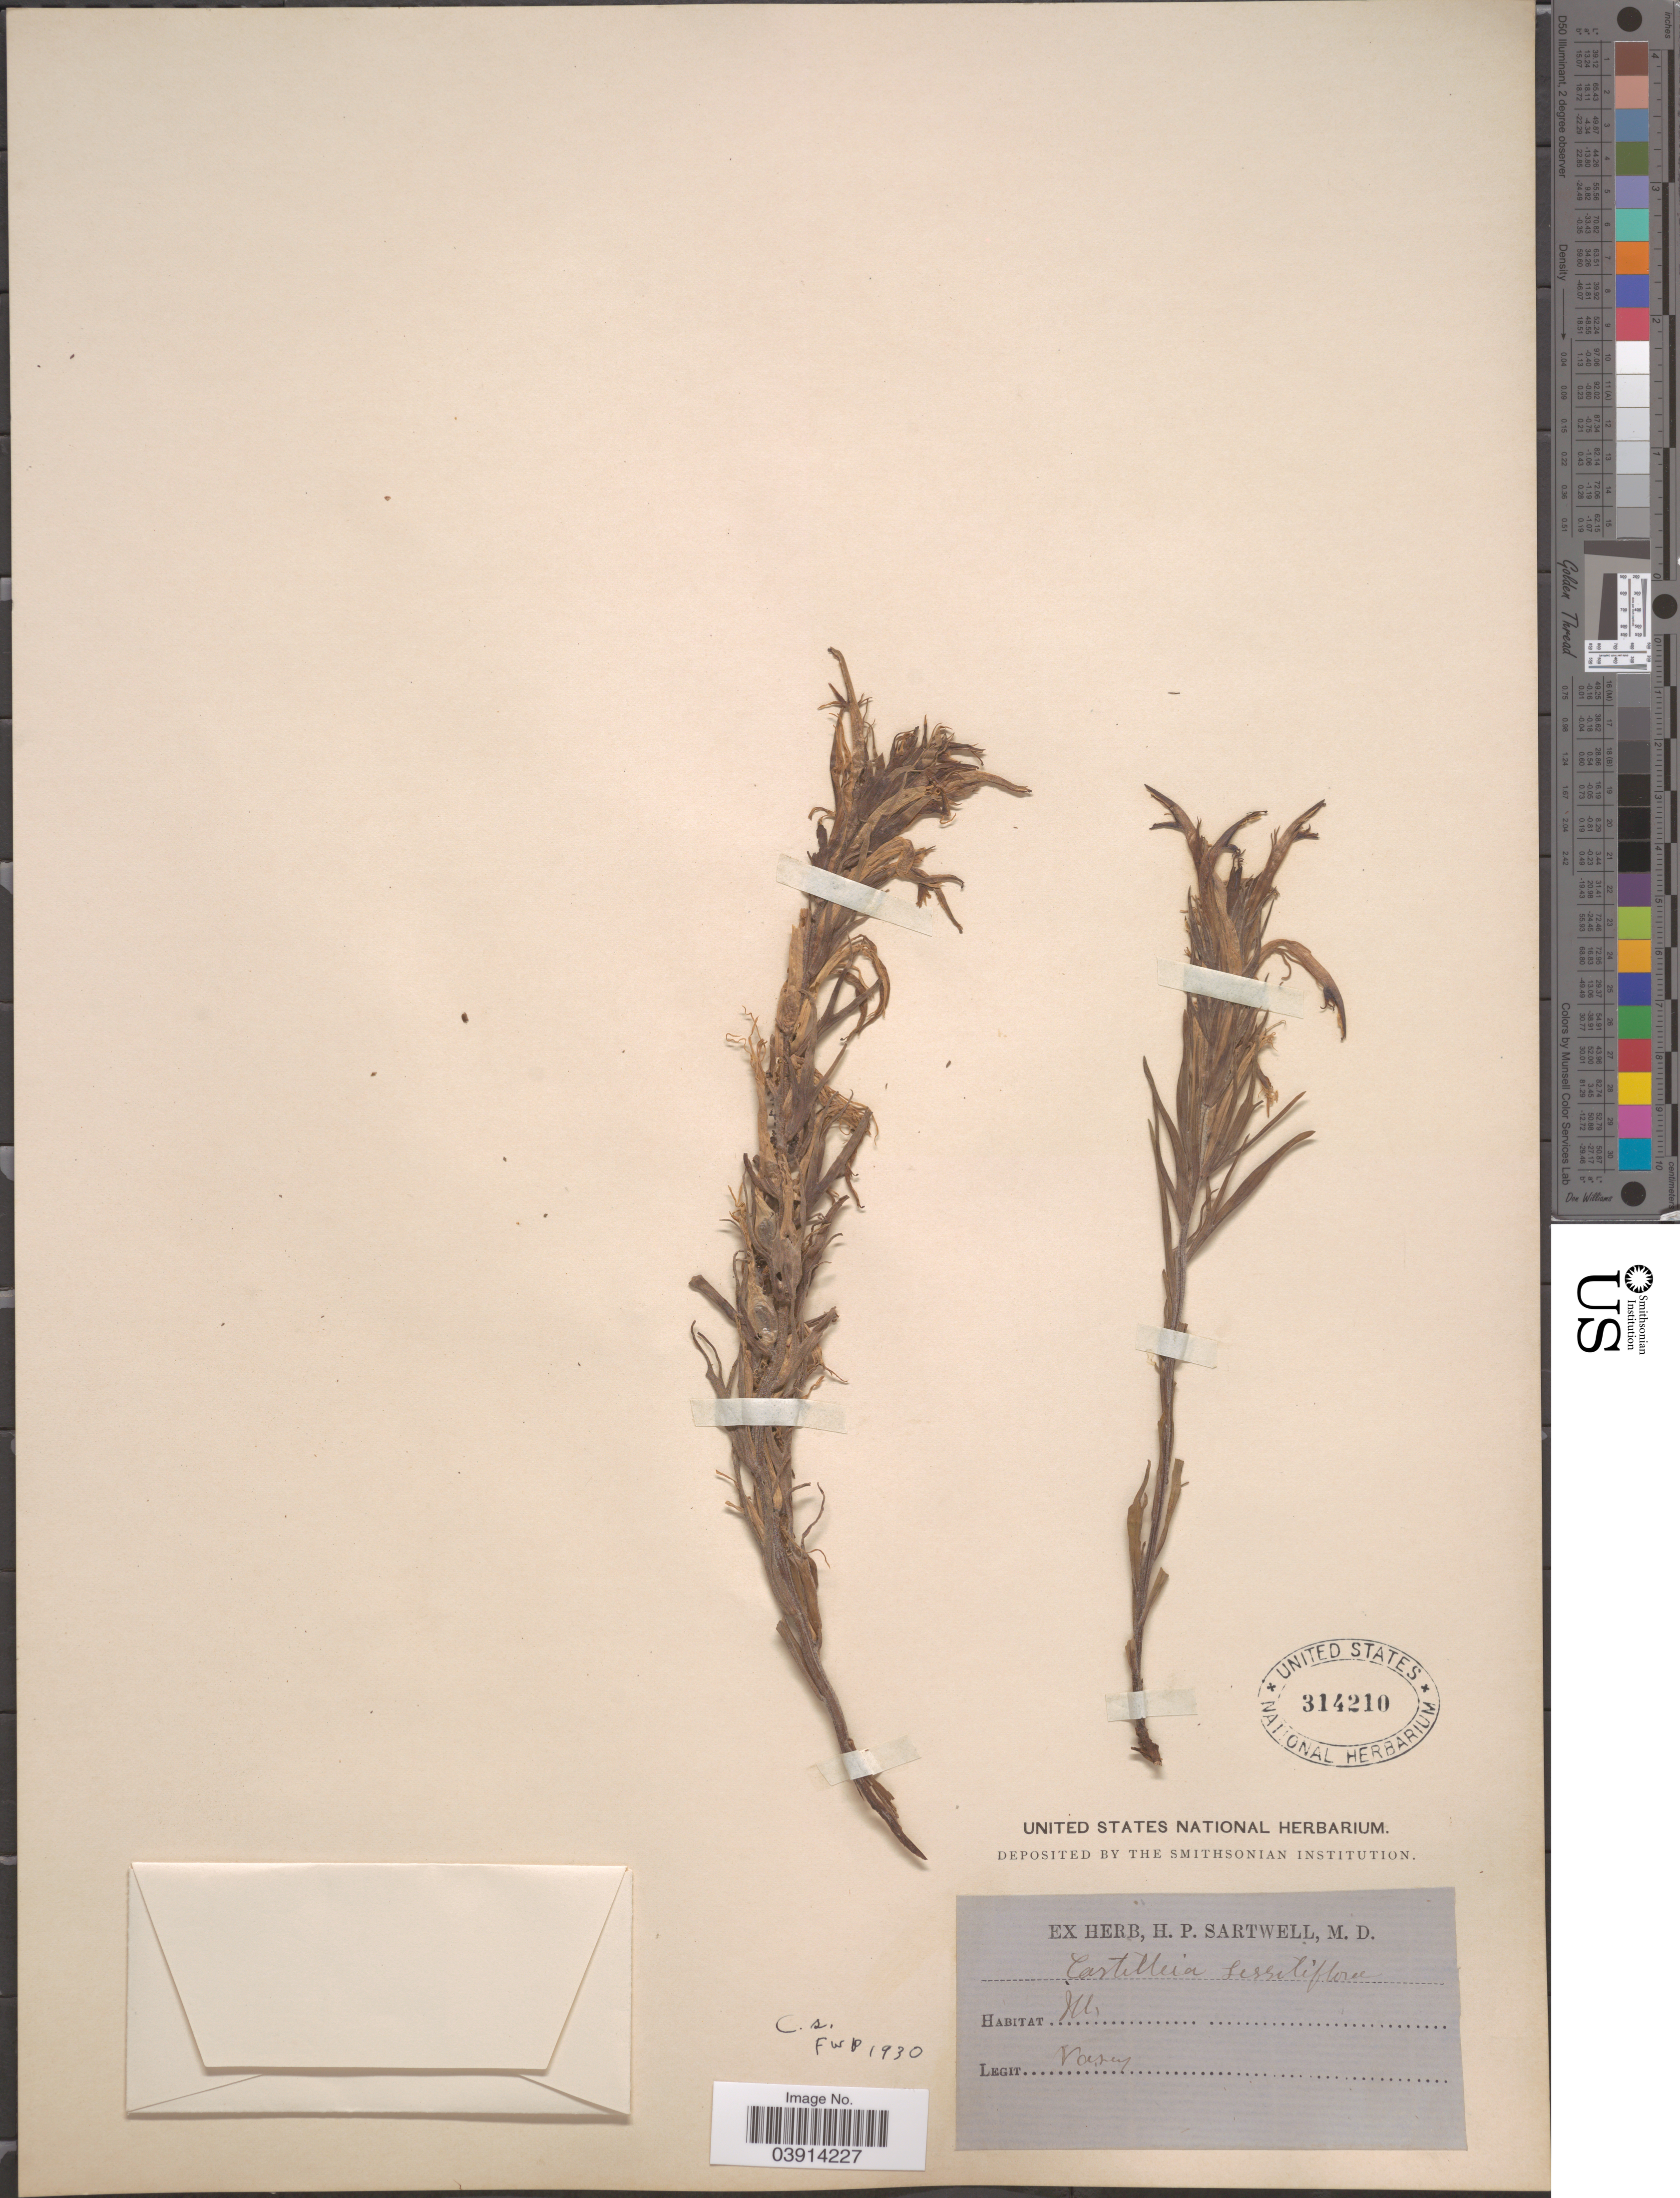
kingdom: Plantae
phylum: Tracheophyta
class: Magnoliopsida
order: Lamiales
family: Orobanchaceae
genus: Castilleja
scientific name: Castilleja sessiliflora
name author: Pursh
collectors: Vasey, --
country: United States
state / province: Illinois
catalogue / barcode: US 314210